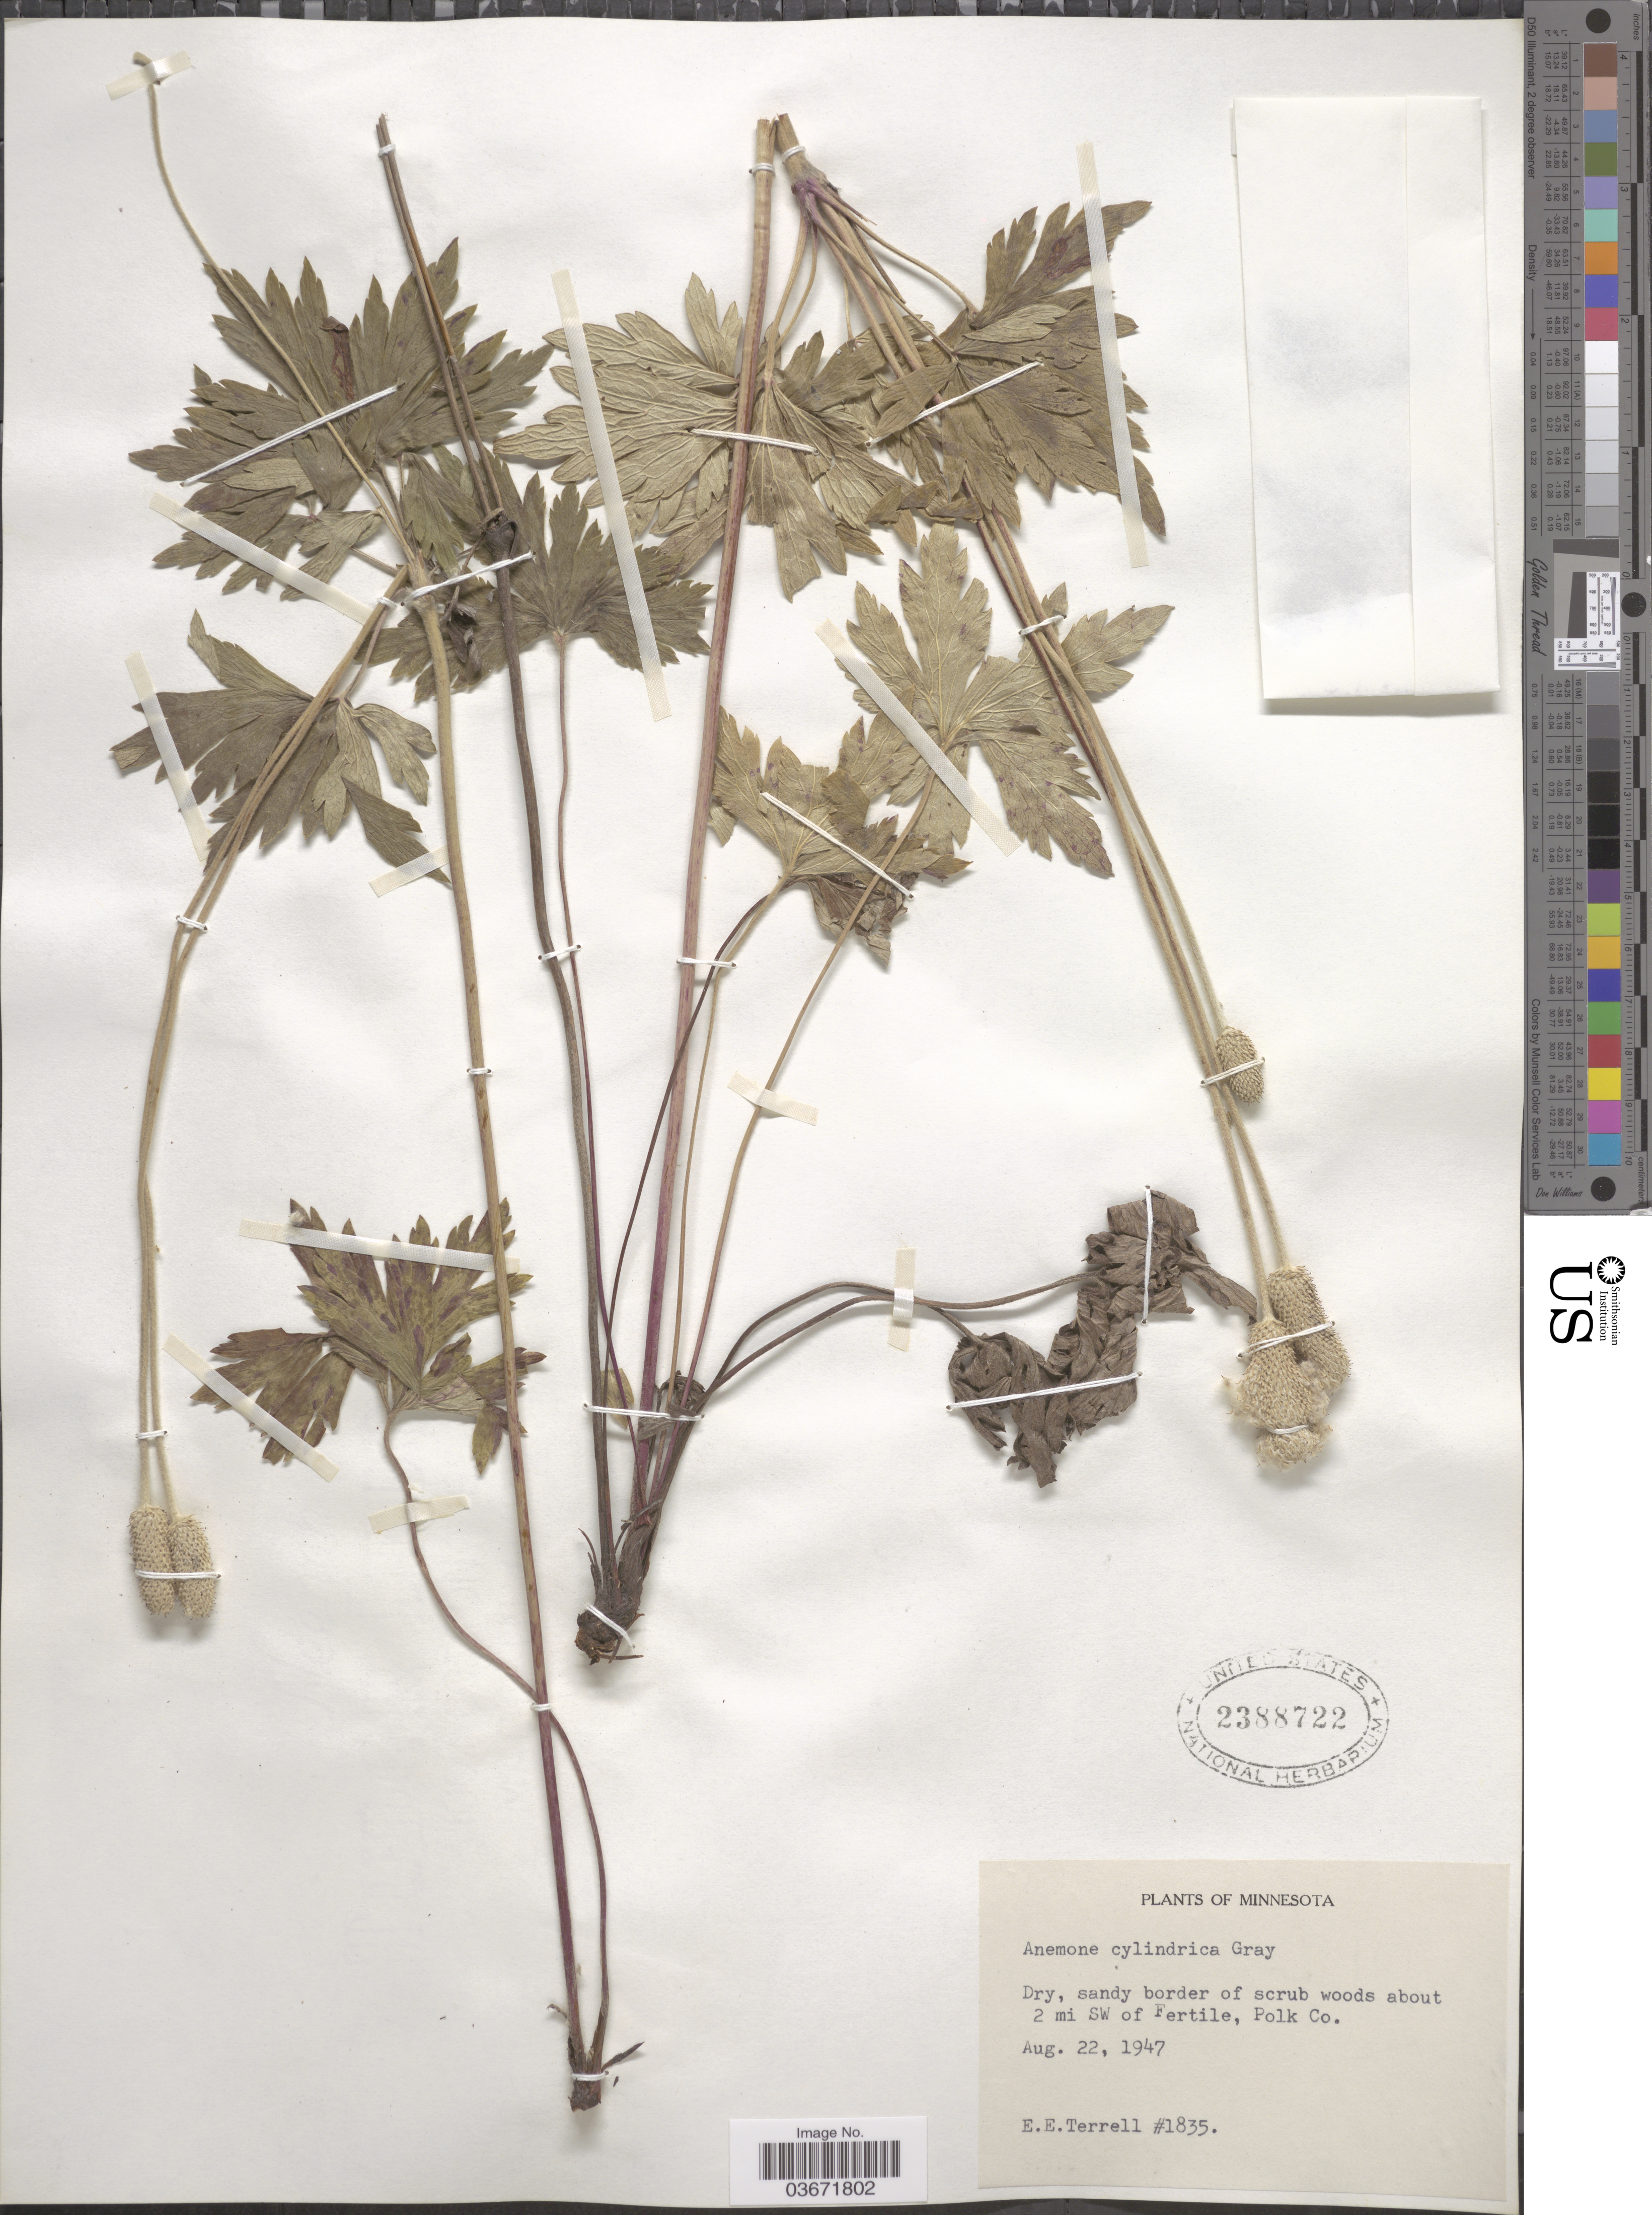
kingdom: Plantae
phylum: Tracheophyta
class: Magnoliopsida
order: Ranunculales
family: Ranunculaceae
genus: Anemone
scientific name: Anemone cylindrica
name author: A. Gray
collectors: E. E. Terrell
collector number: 1835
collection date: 1947-08-22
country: United States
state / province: Minnesota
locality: About 2 mi SW of Fertile, Polk Co.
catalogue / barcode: US 2388722